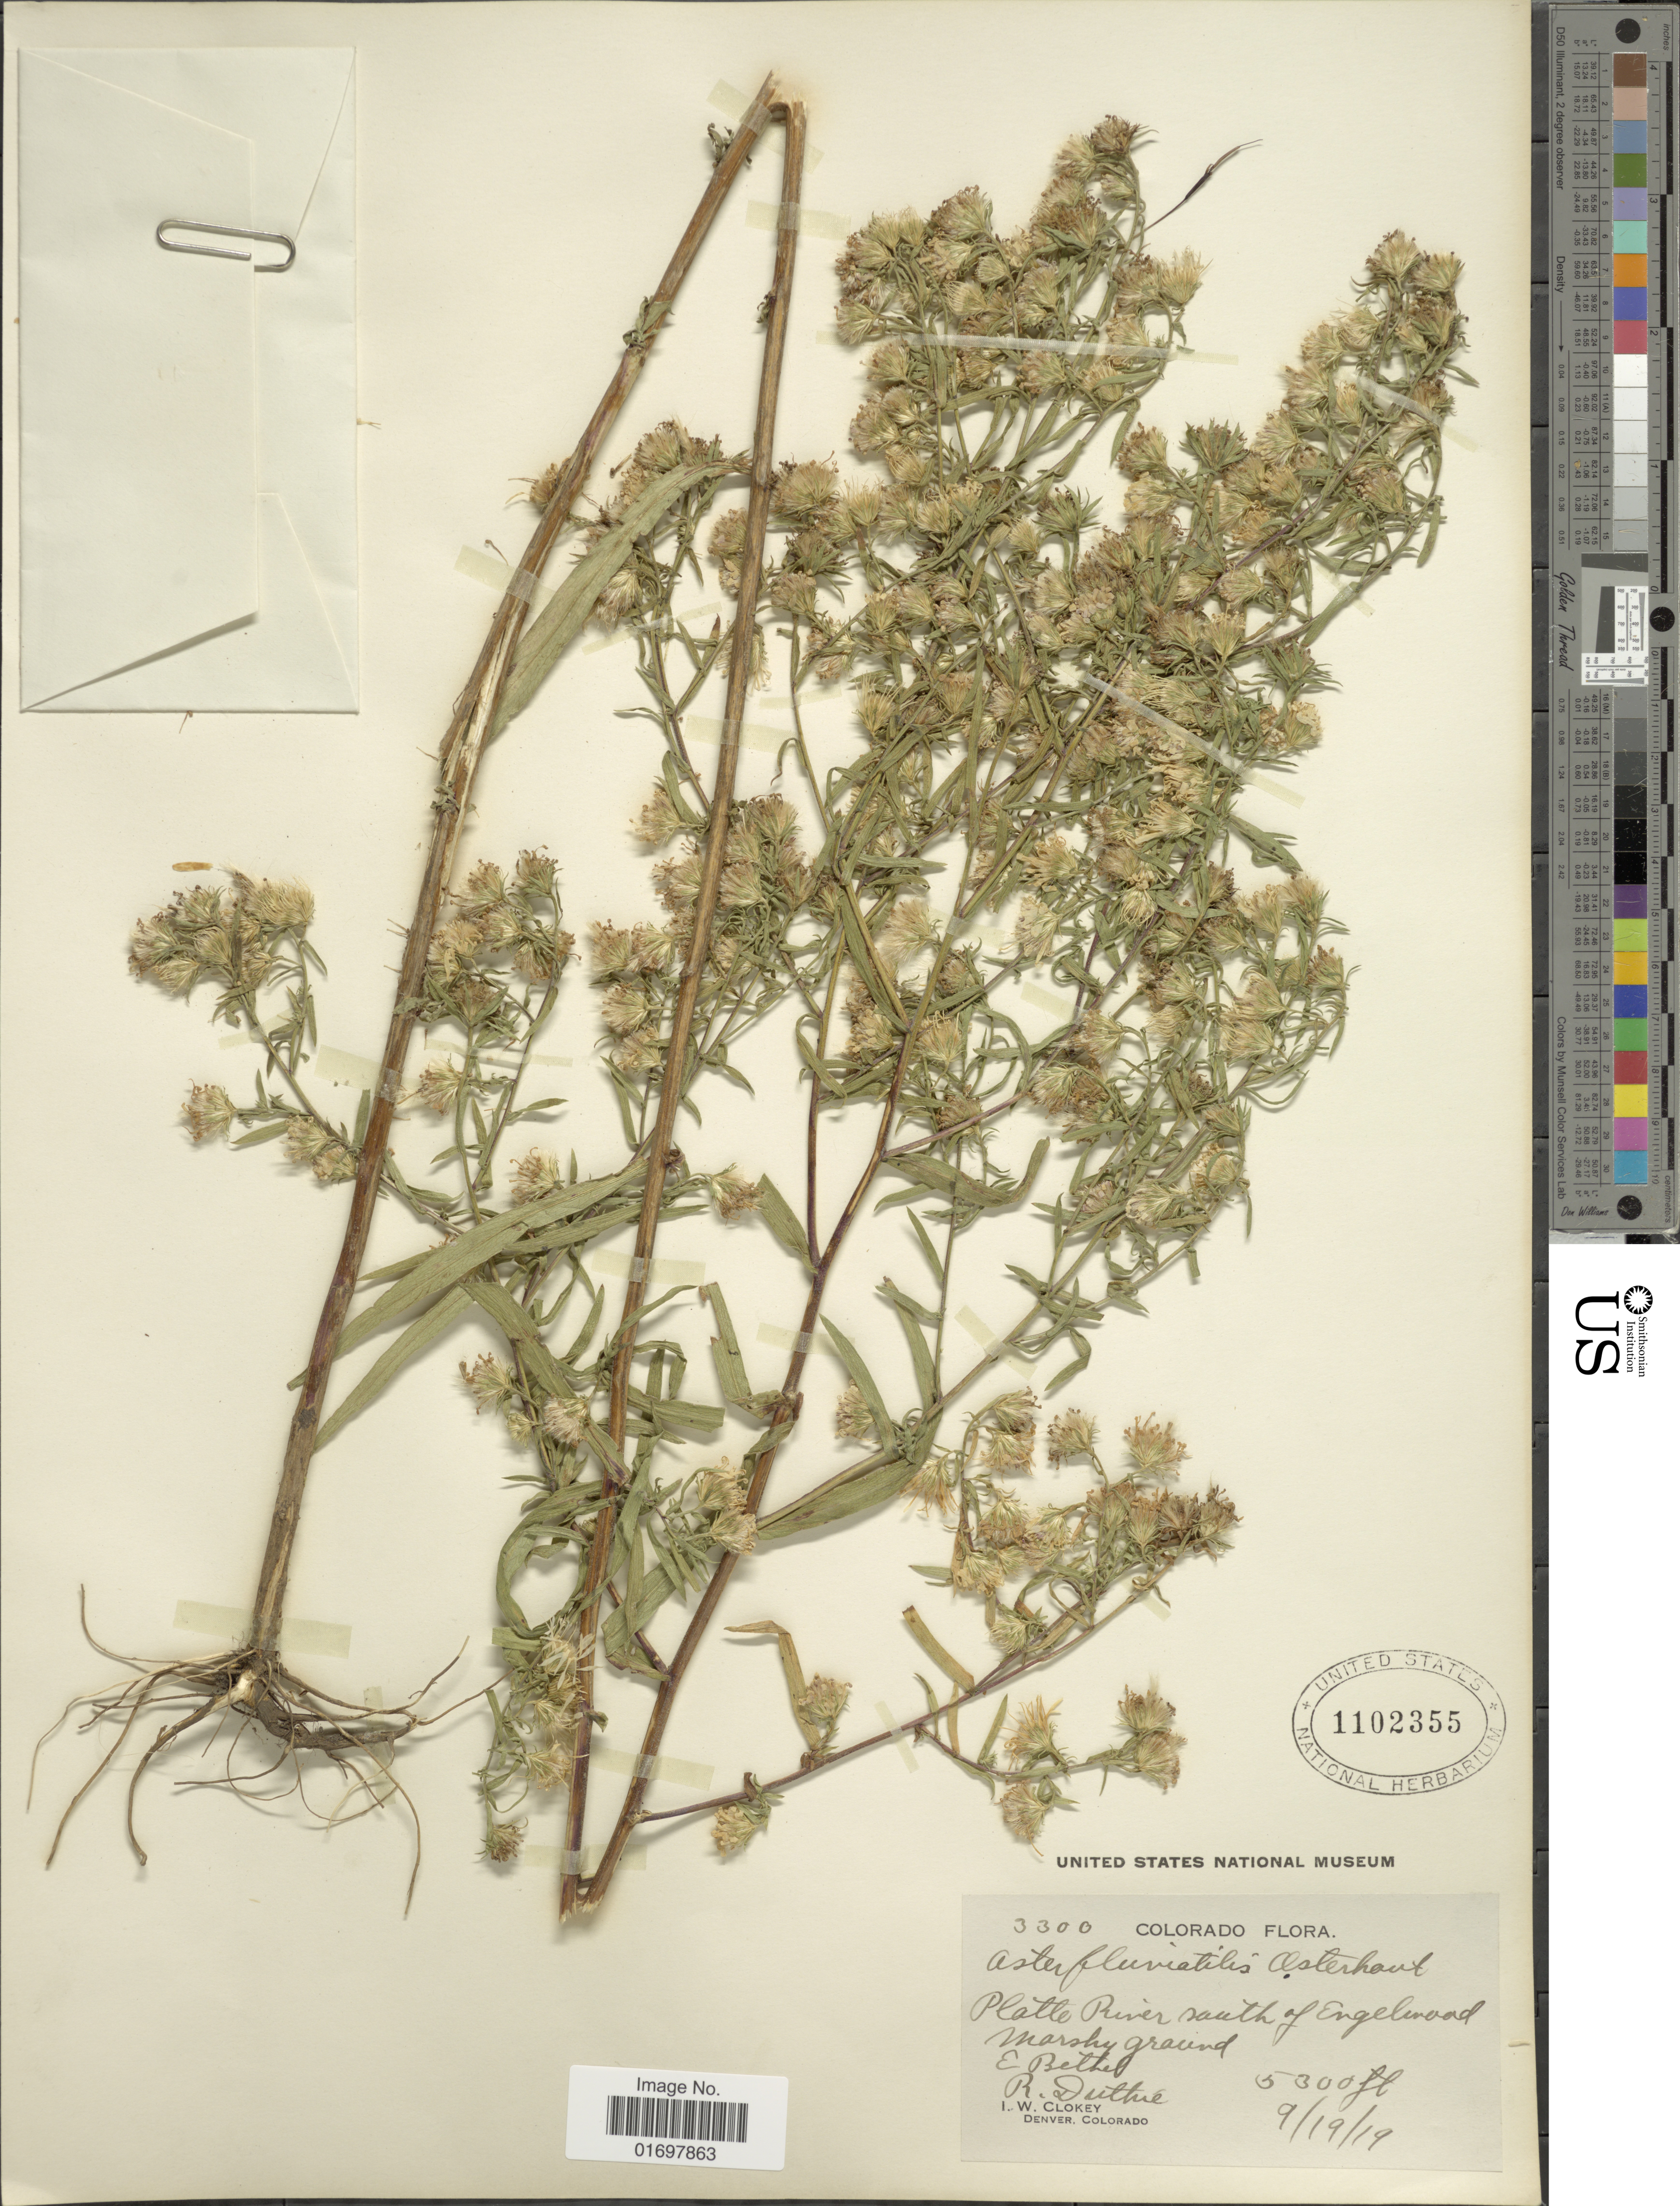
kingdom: Plantae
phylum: Tracheophyta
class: Magnoliopsida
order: Asterales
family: Asteraceae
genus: Symphyotrichum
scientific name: Symphyotrichum lanceolatum var. hesperium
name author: (A. Gray) G.L. Nesom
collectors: E. Bethel, R. Duthie & I. W. Clokey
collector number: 3300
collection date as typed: Transcribed d/m/y: 19/9/19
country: United States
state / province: Colorado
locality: Platte River south of Enhelwood Marshy ground.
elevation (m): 1615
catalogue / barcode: US 1102355